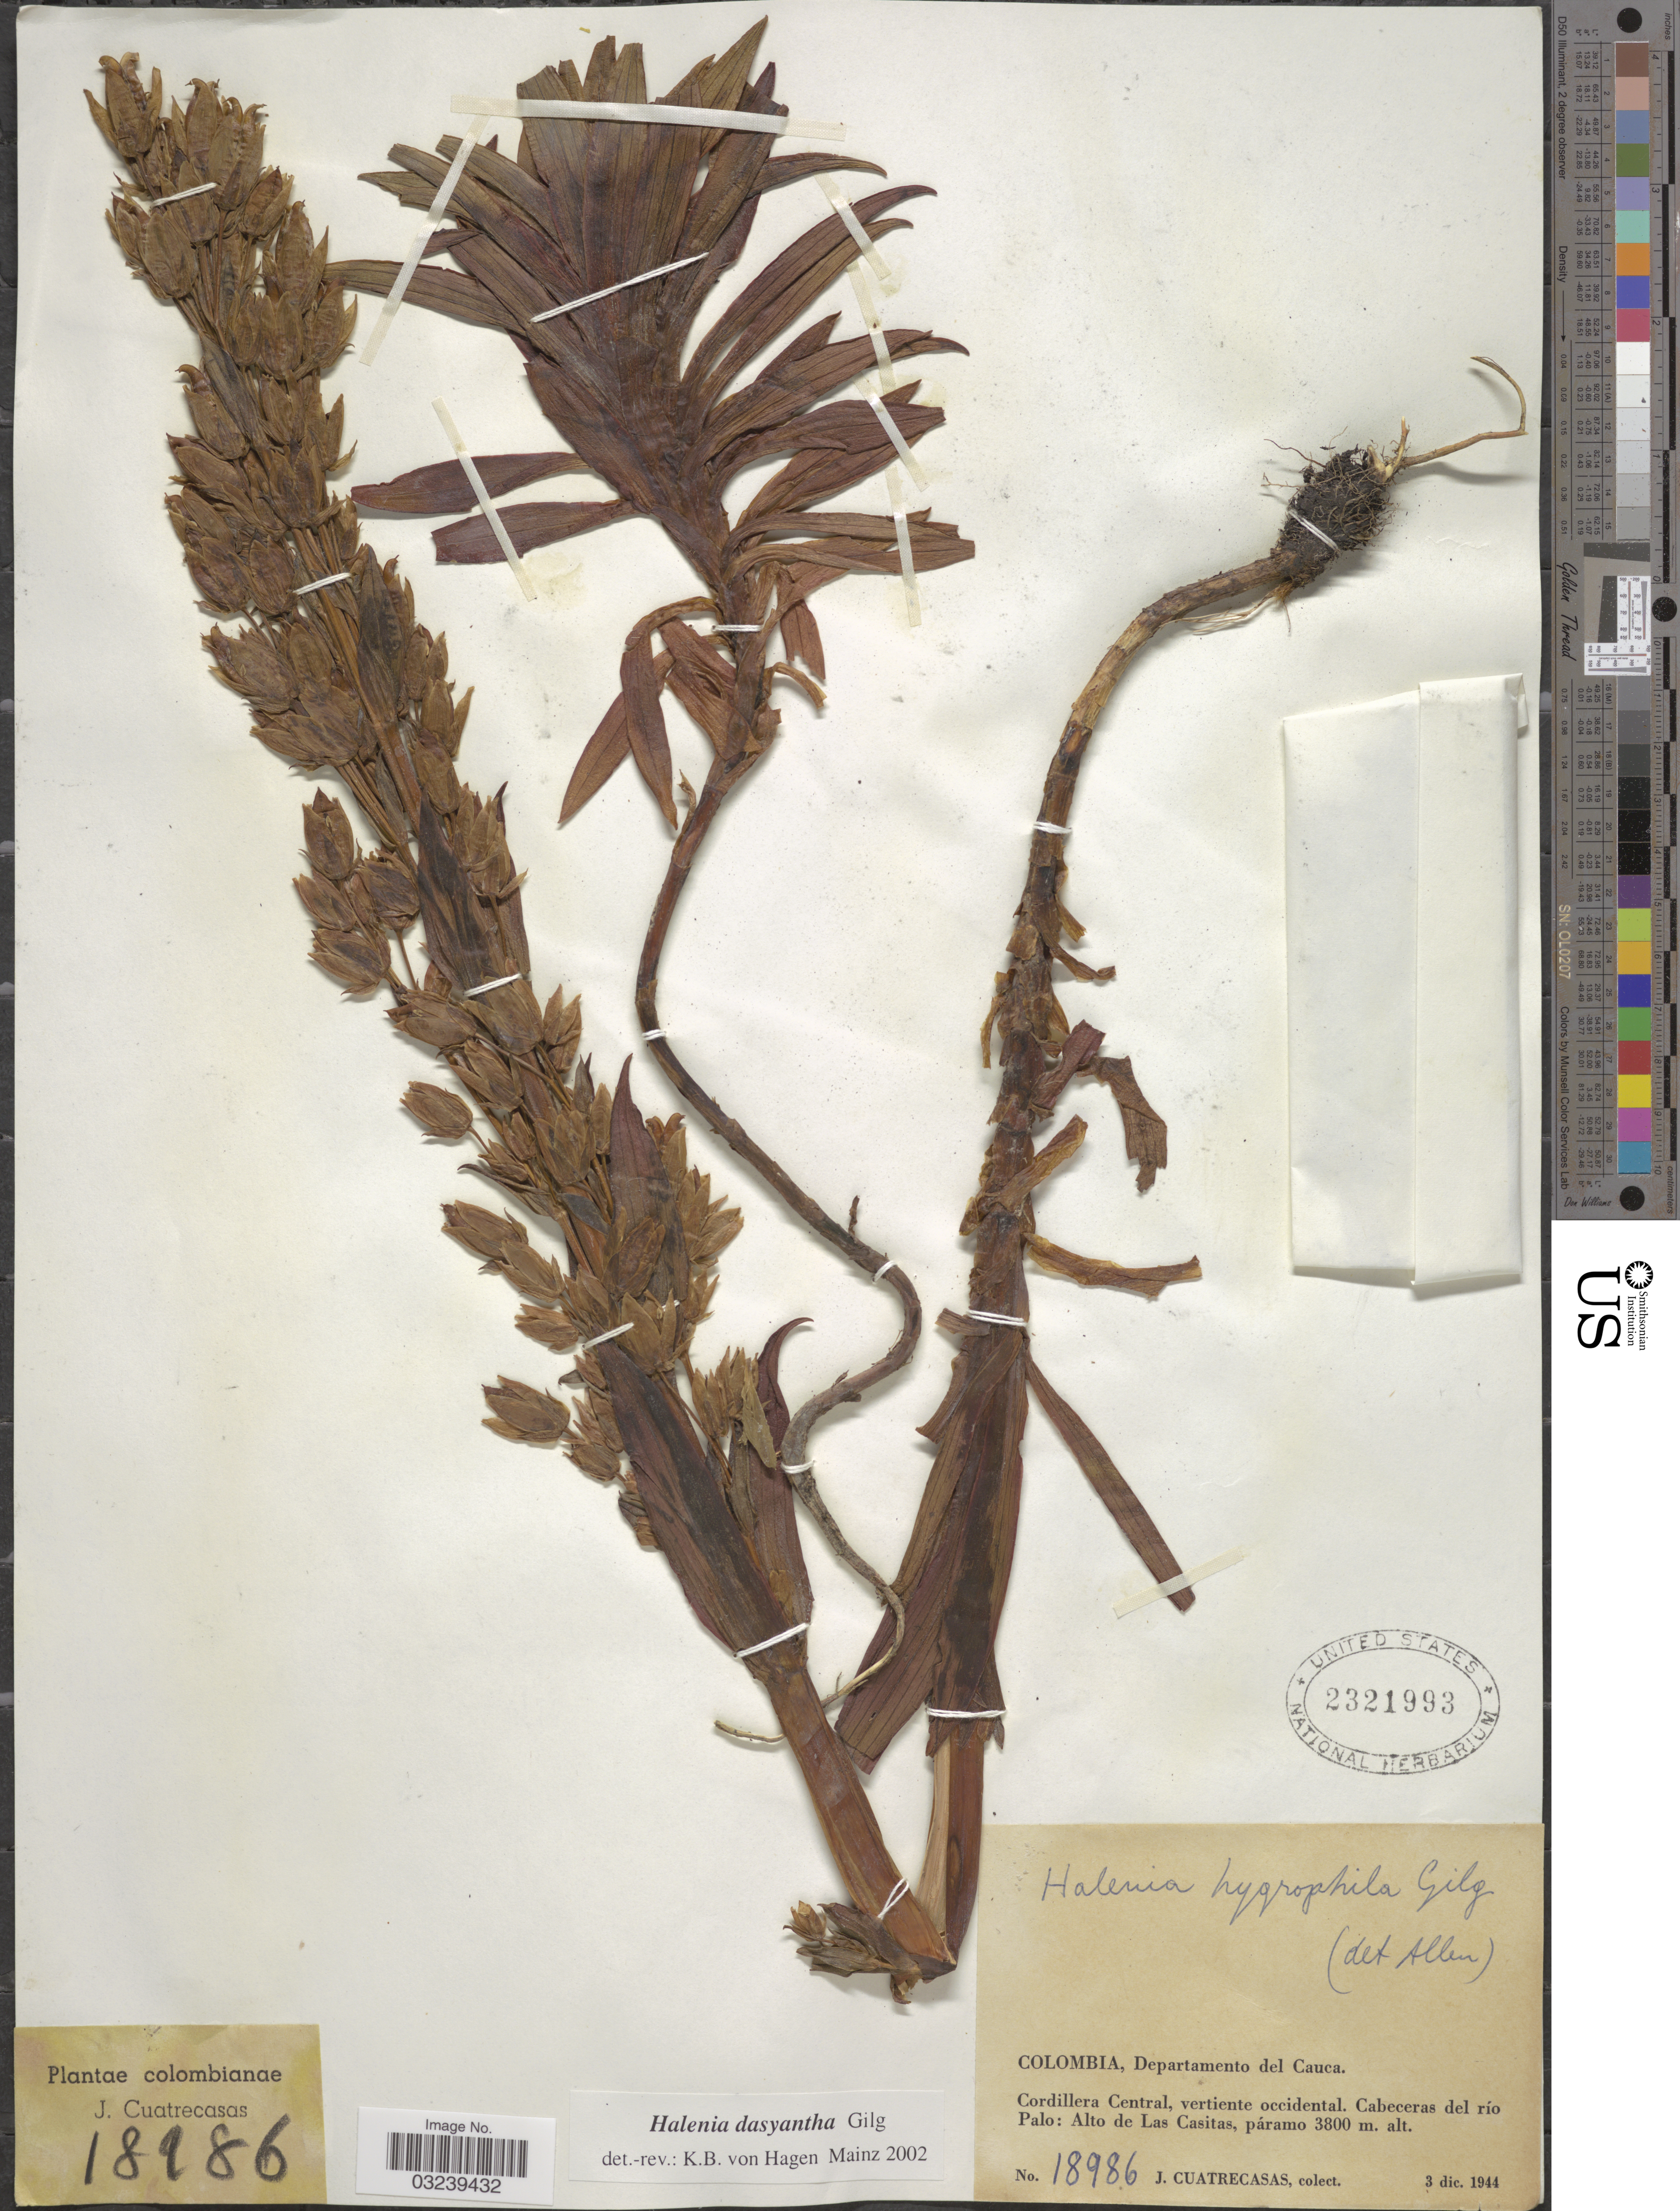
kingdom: Plantae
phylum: Tracheophyta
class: Magnoliopsida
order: Gentianales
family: Gentianaceae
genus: Halenia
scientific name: Halenia dasyantha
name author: Gilg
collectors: J. Cuatrecasas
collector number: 18986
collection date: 1944-12-03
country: Colombia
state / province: Cauca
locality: Departamento del Cauca. Cordillera Central, vertiente occidental. Cabeceras del río Palo: Alto de Las Casitas.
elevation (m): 3800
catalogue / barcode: US 2321993